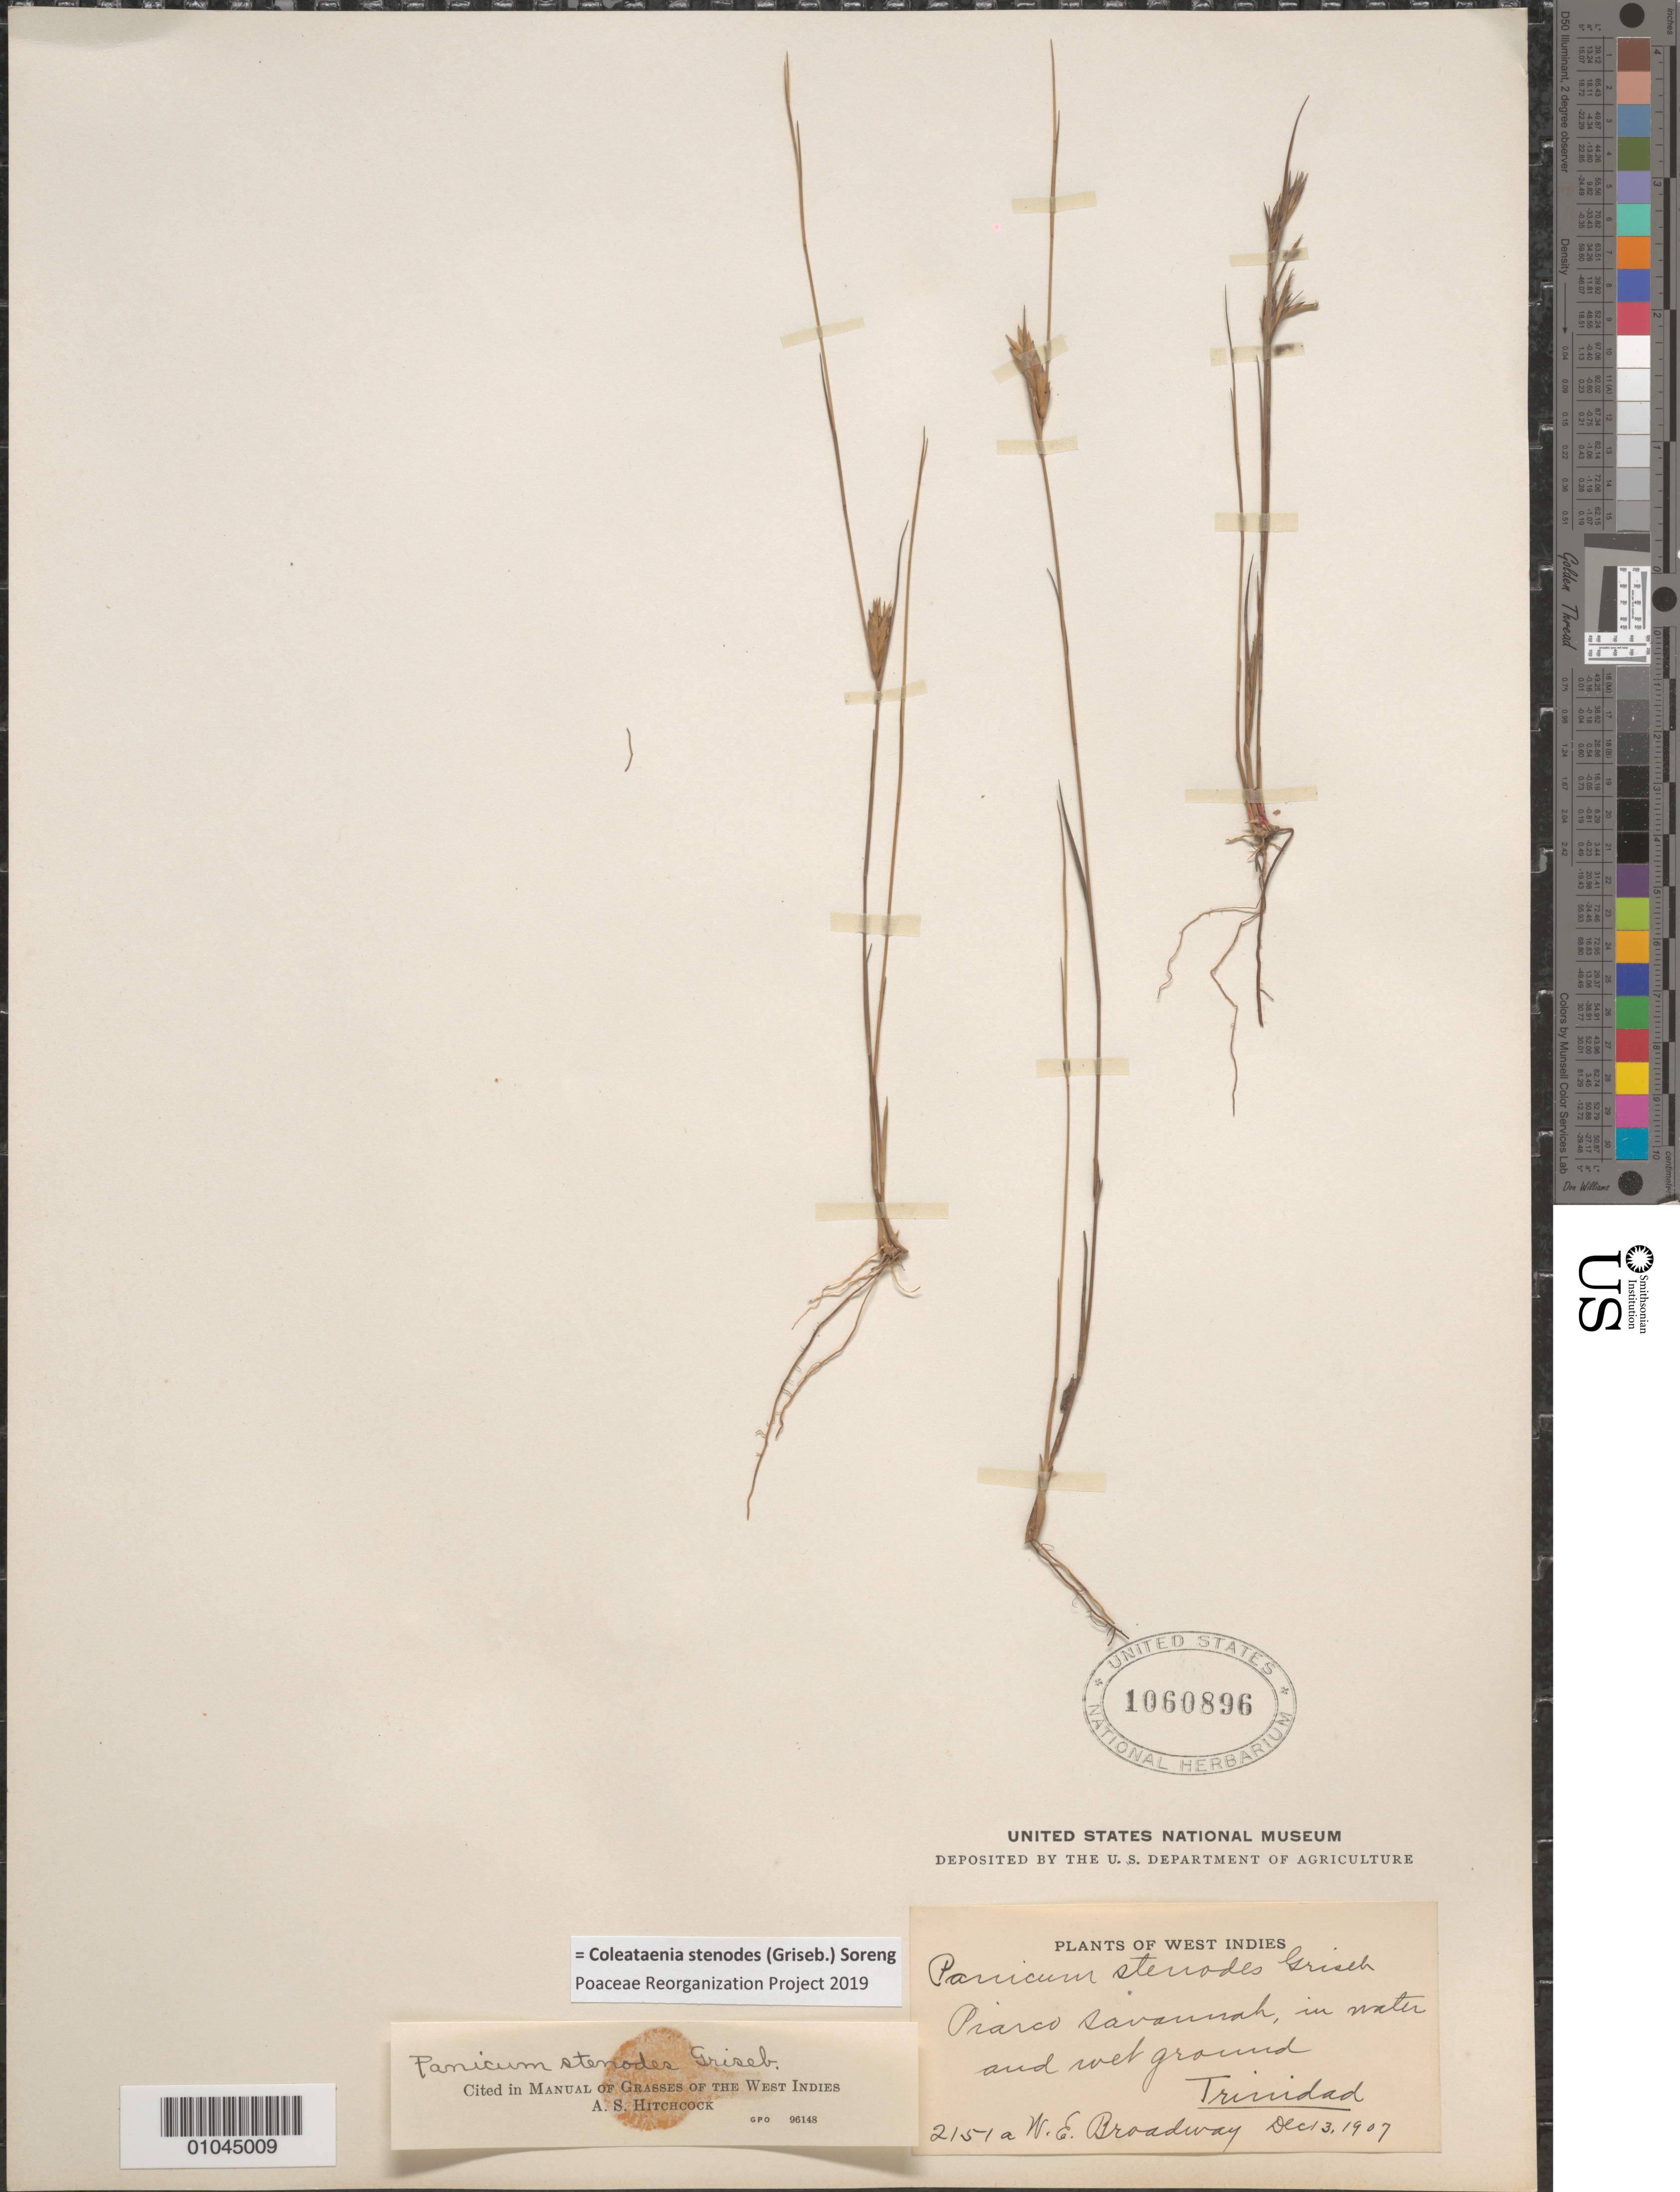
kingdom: Plantae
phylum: Tracheophyta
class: Liliopsida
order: Poales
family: Poaceae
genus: Panicum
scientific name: Panicum stenodes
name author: Griseb.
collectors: W. E. Broadway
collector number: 2151a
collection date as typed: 13 Dec 1907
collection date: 1907-12-13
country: Trinidad and Tobago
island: Trinidad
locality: Piarco savannah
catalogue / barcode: US 1060896